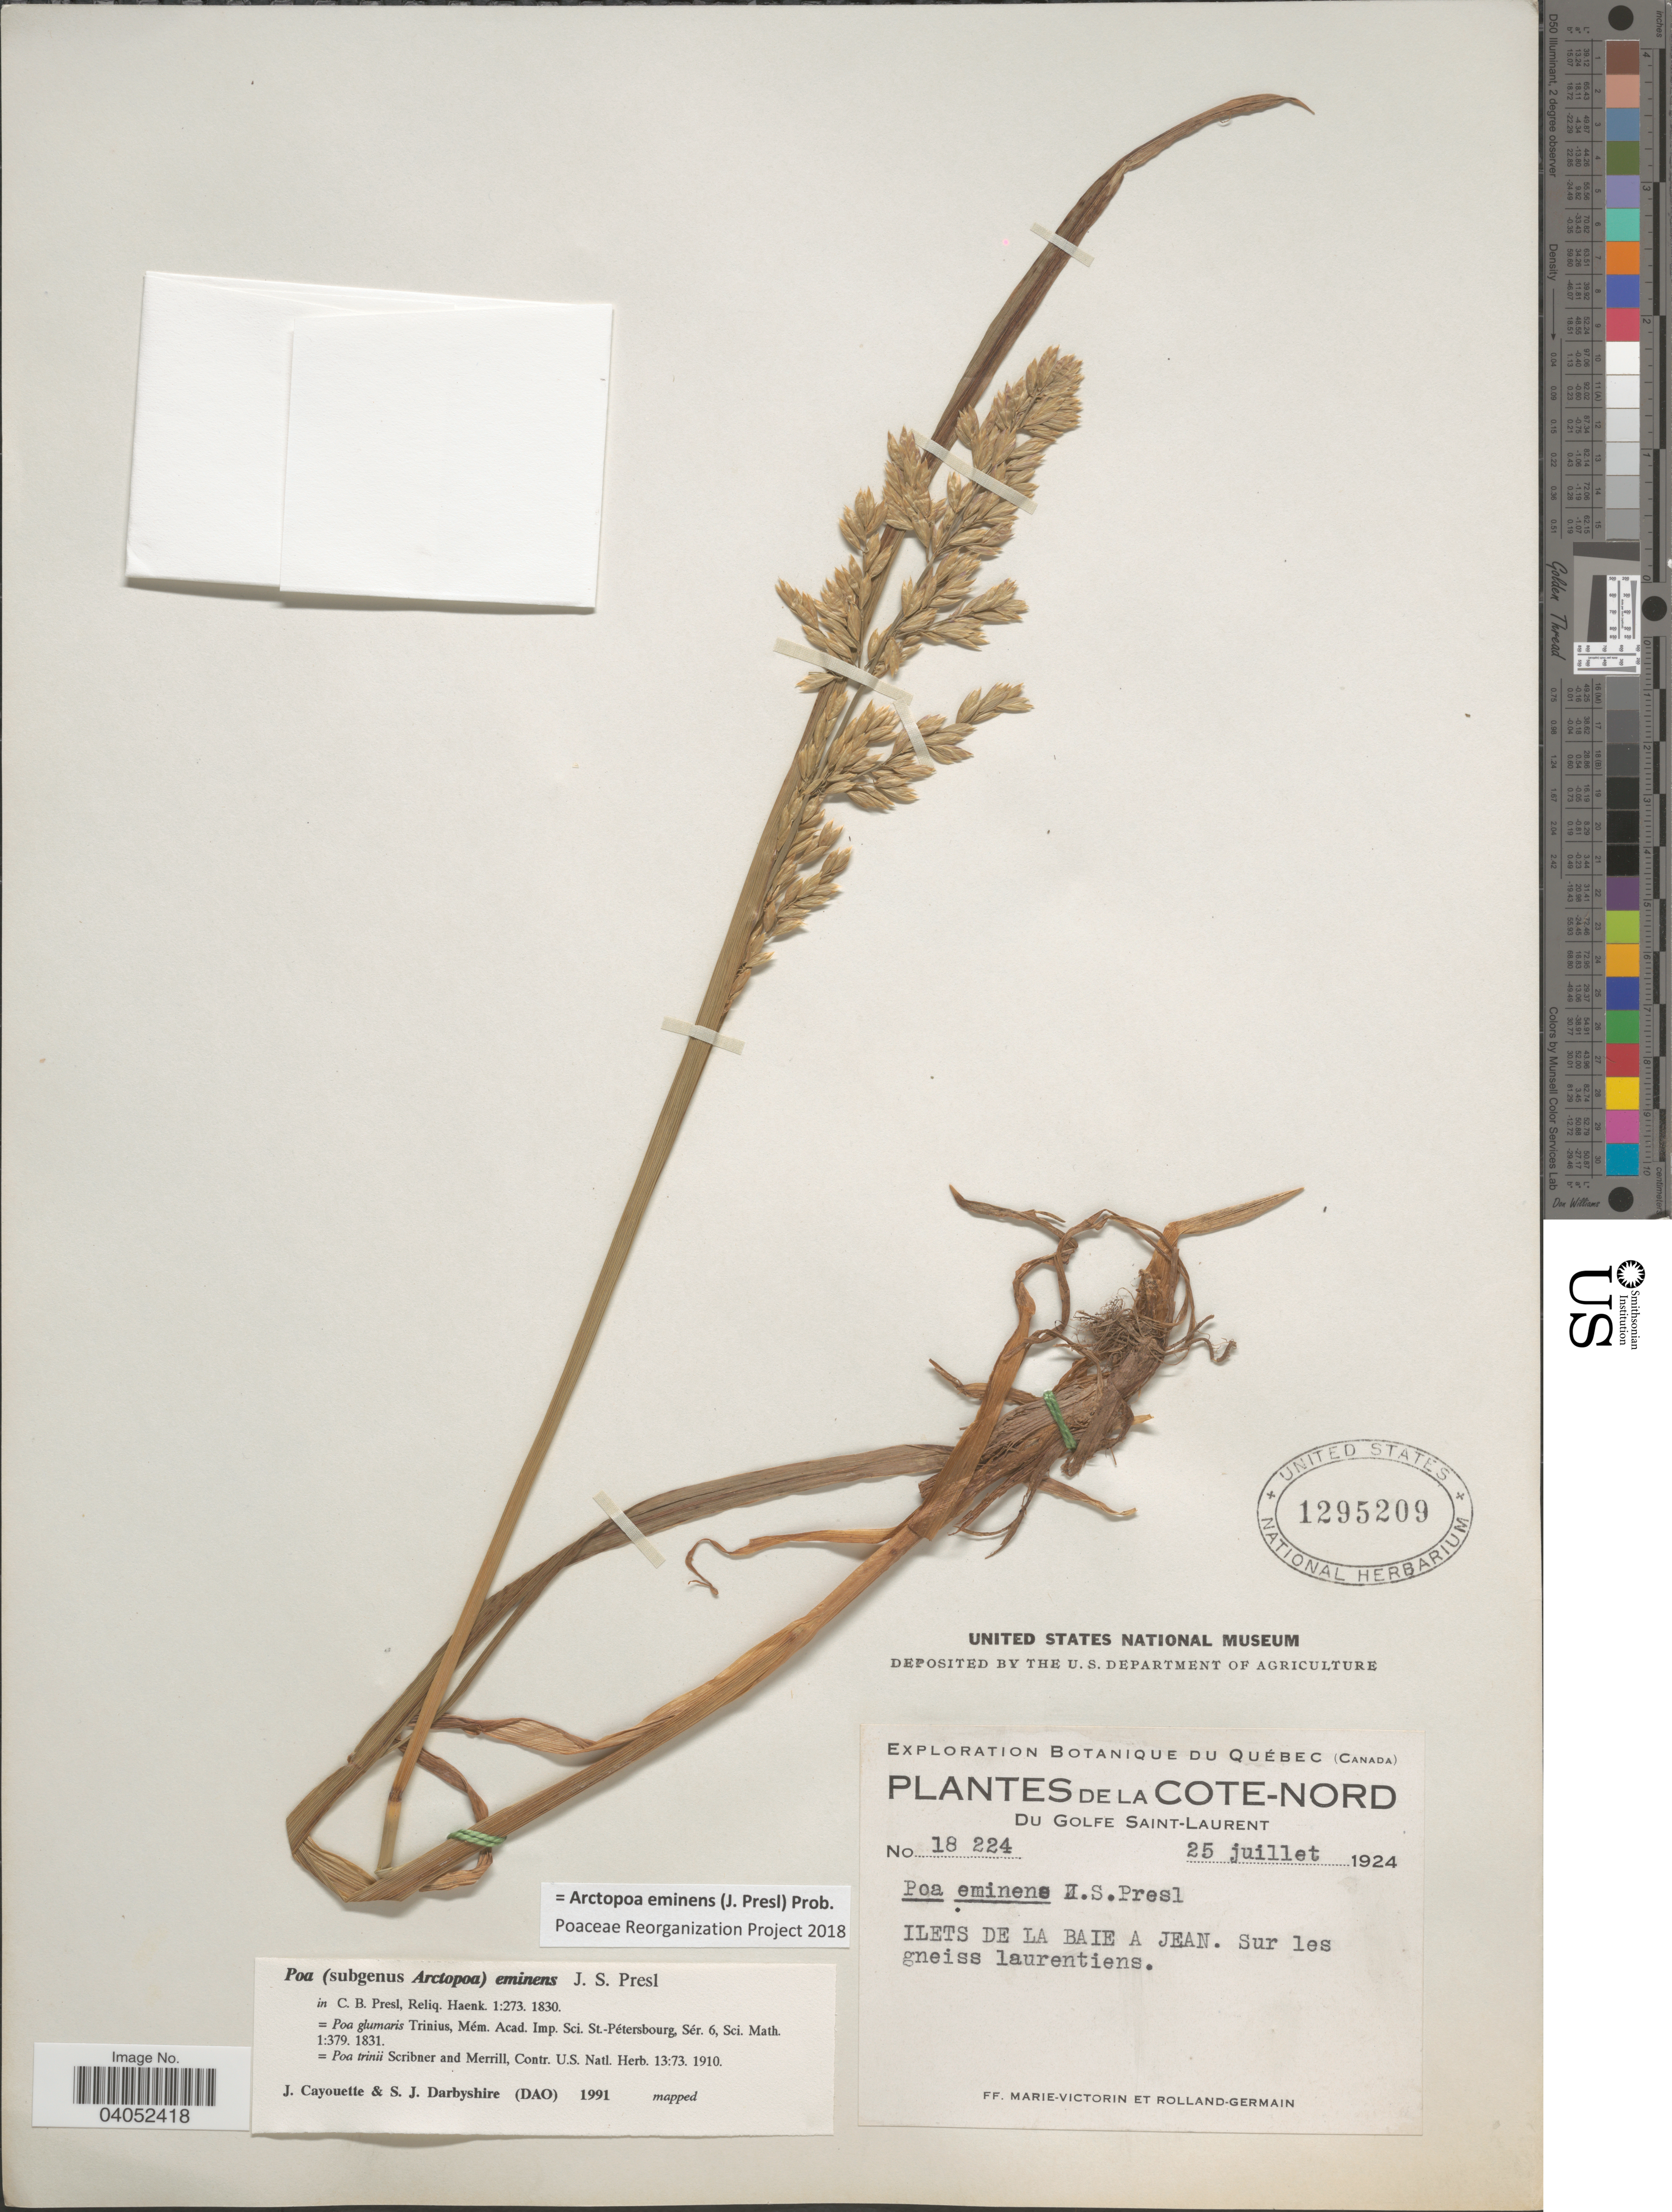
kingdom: Plantae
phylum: Tracheophyta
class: Liliopsida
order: Poales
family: Poaceae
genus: Arctopoa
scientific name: Arctopoa eminens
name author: (J. Presl) Prob.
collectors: F. Marie-Victorin & Rolland-Germain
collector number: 18224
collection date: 1924-07-25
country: Canada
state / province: Quebec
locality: Cote-Nord du Golfe Saint-Laurent. Ilets de La Baie a Jean.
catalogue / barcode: US 1295209